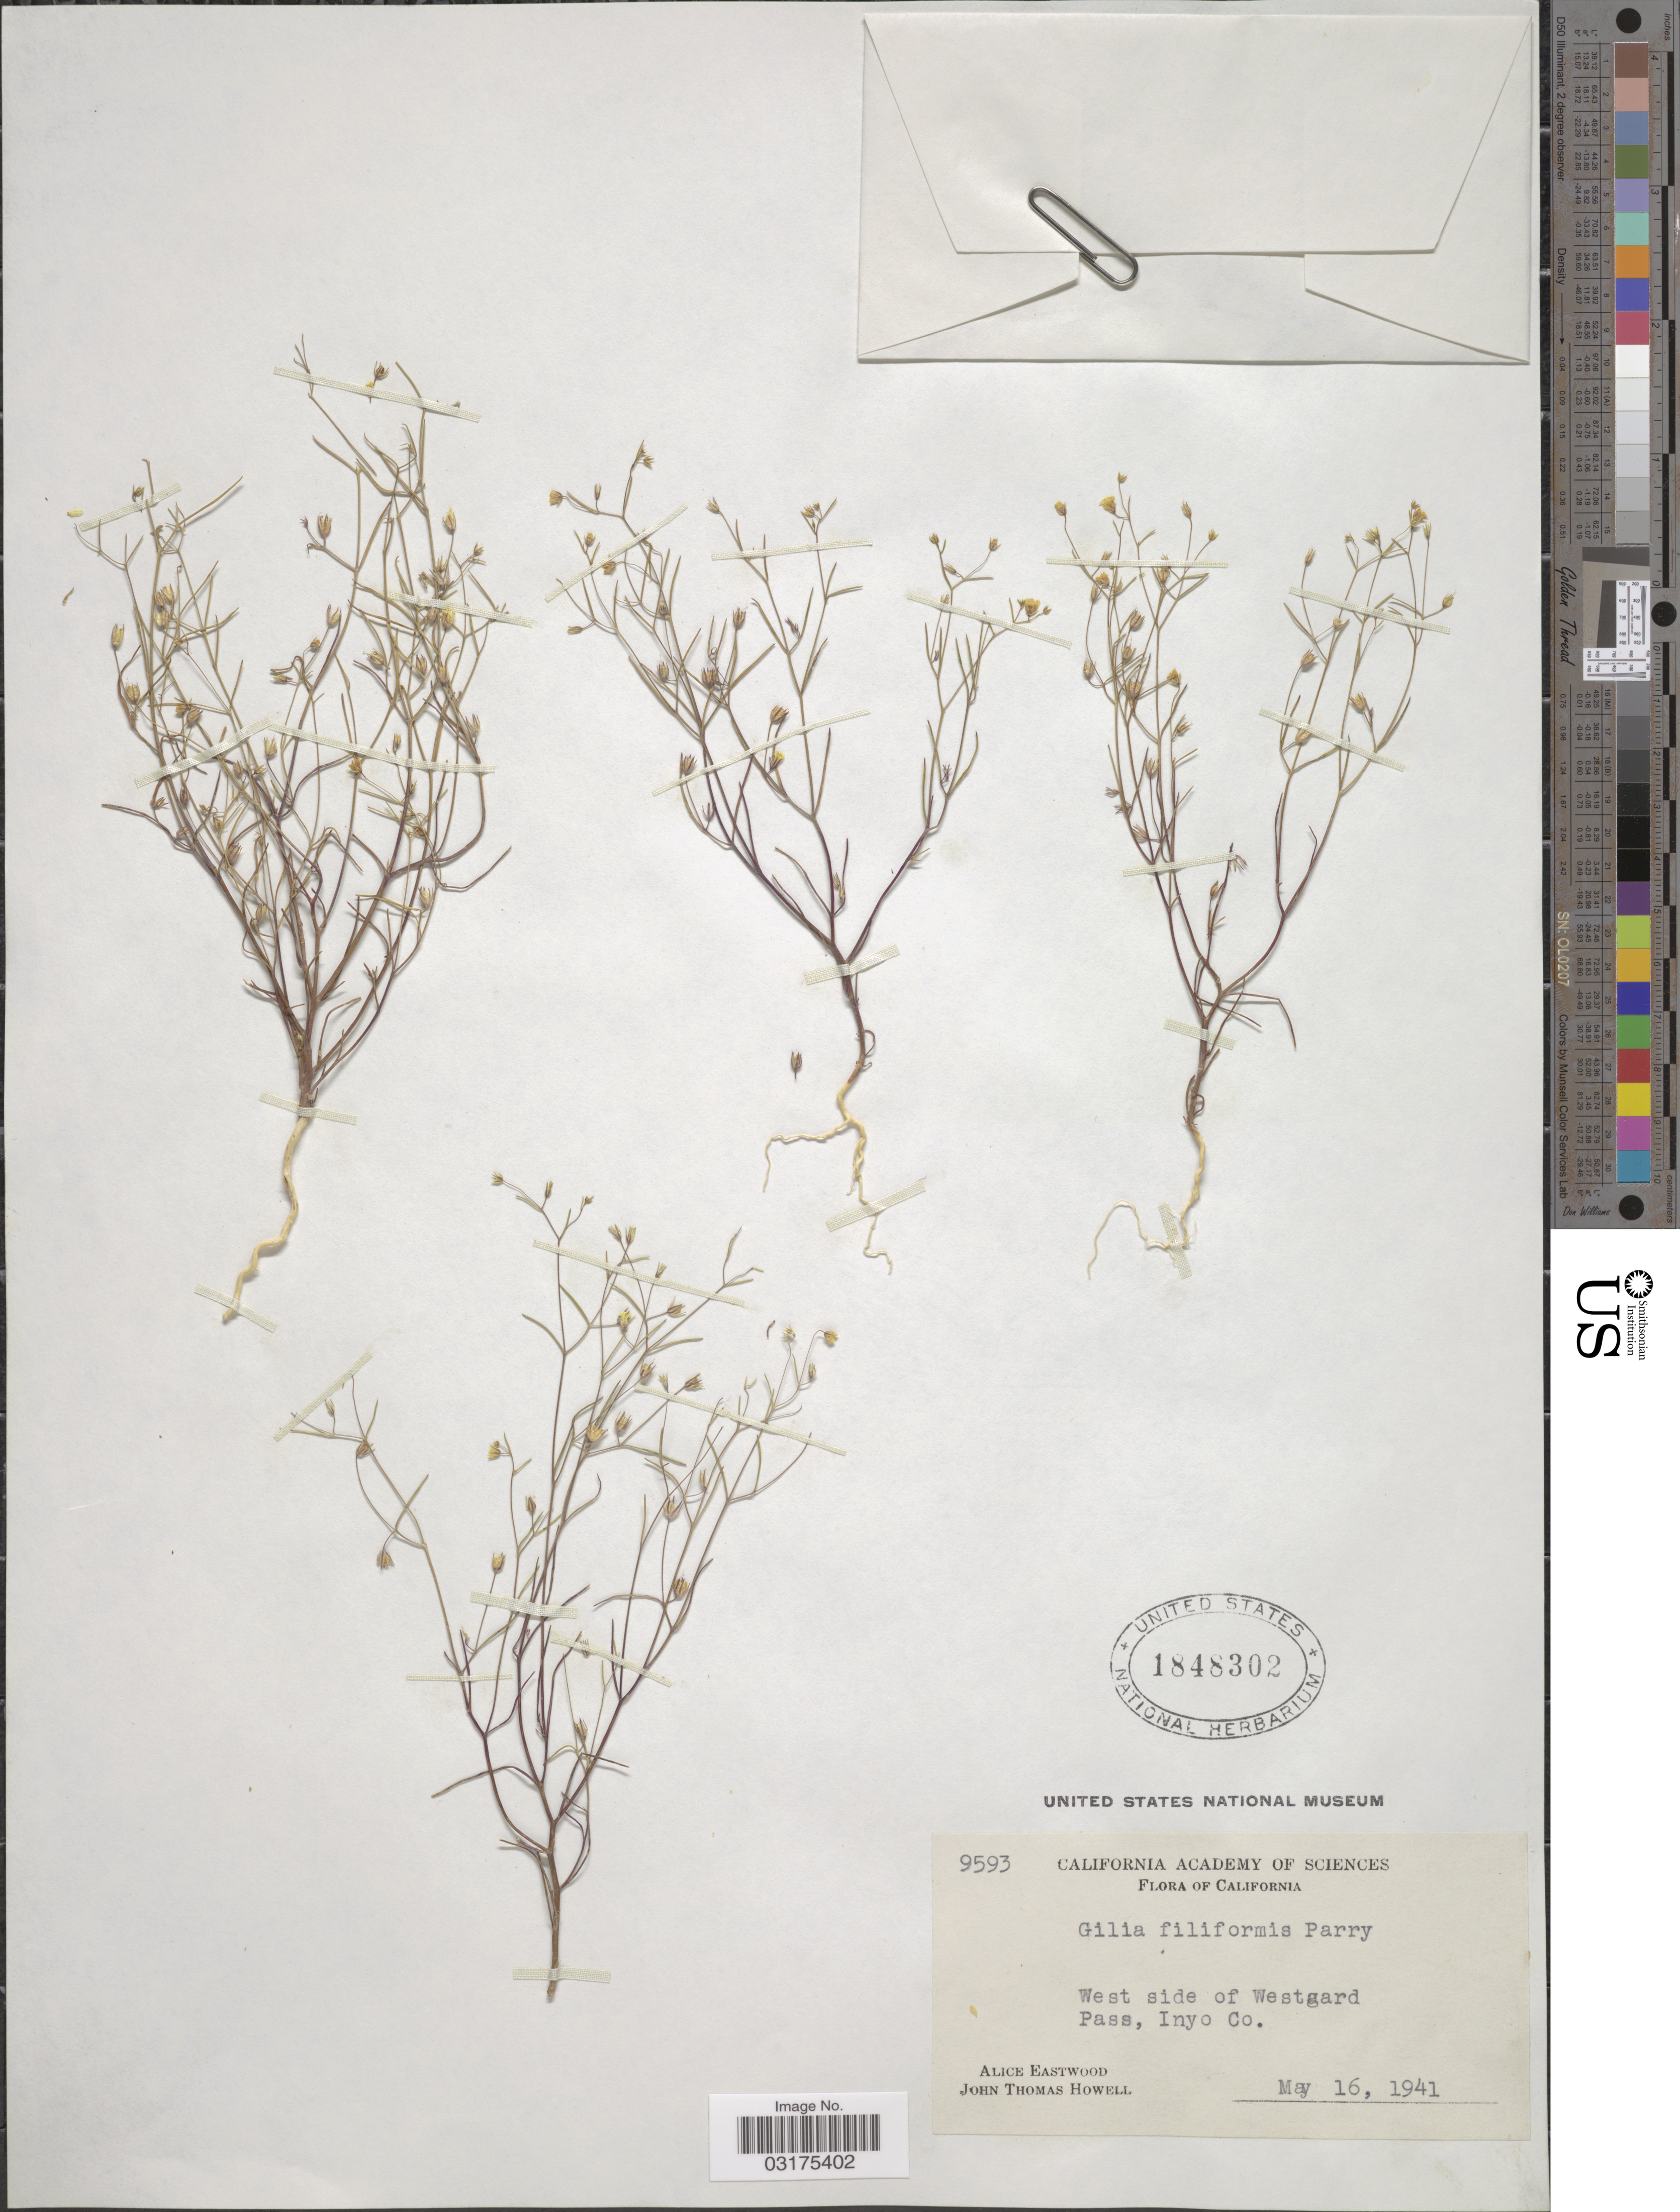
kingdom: Plantae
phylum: Tracheophyta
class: Magnoliopsida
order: Ericales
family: Polemoniaceae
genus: Linanthus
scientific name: Linanthus filiformis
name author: (Parry ex A. Gray) J.M. Porter & L.A. Johnson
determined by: Strong, Mark T., (BOT), Smithsonian Institution - National Museum of Natural History (UNITED STATES)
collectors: A. Eastwood & J. T. Howell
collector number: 9593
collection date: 1941-05-16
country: United States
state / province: California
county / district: Inyo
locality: West side of Westgard Pass, Inyo Co.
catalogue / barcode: US 1848302